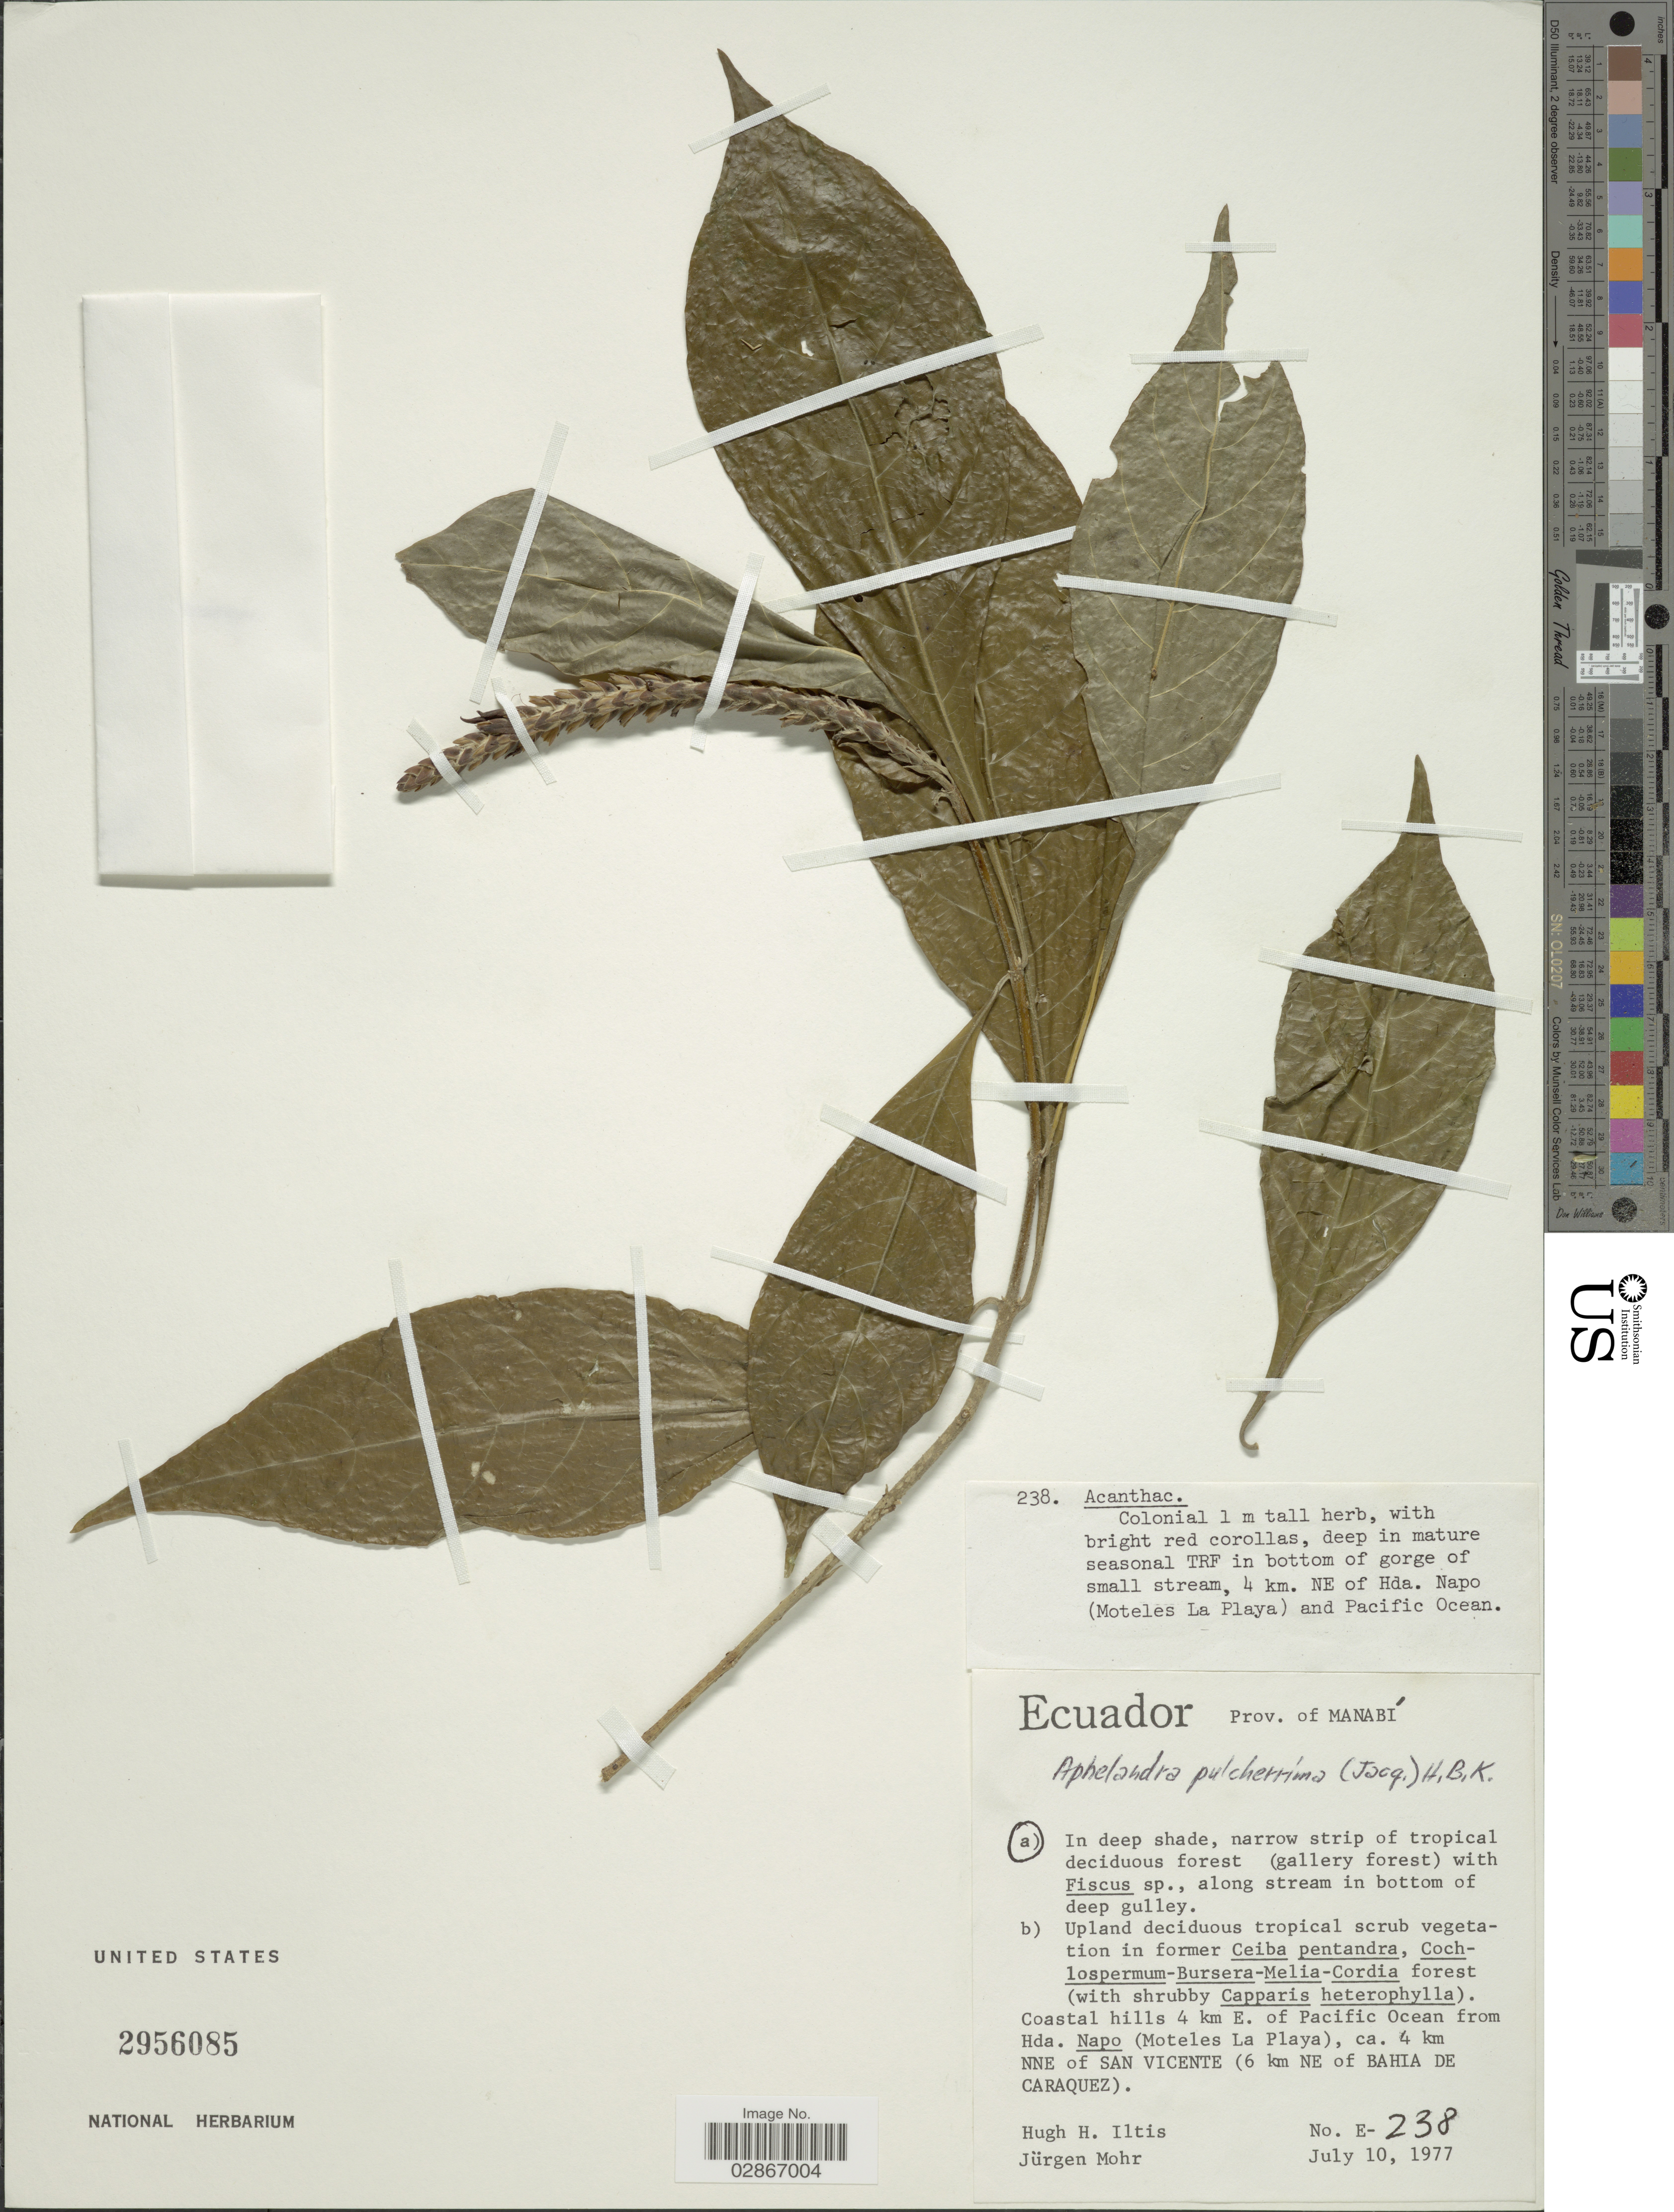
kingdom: Plantae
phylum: Tracheophyta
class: Magnoliopsida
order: Lamiales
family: Acanthaceae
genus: Aphelandra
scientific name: Aphelandra glabrata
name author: Willd. ex Nees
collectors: H. Iltis & J. Mohr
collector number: E-238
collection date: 1977-07-10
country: Ecuador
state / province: Manabí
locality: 4 km. NE of Hda. Napo (Moteles de Playa) and Pacific Ocean. Coastal hills 4 km E. of Pacific Ocean from Hda. Napo (Moteles La Playa), ca. 4 km NNE of San Vicente (6 km NE of Bahia de Caraquez).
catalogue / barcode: US 2956085